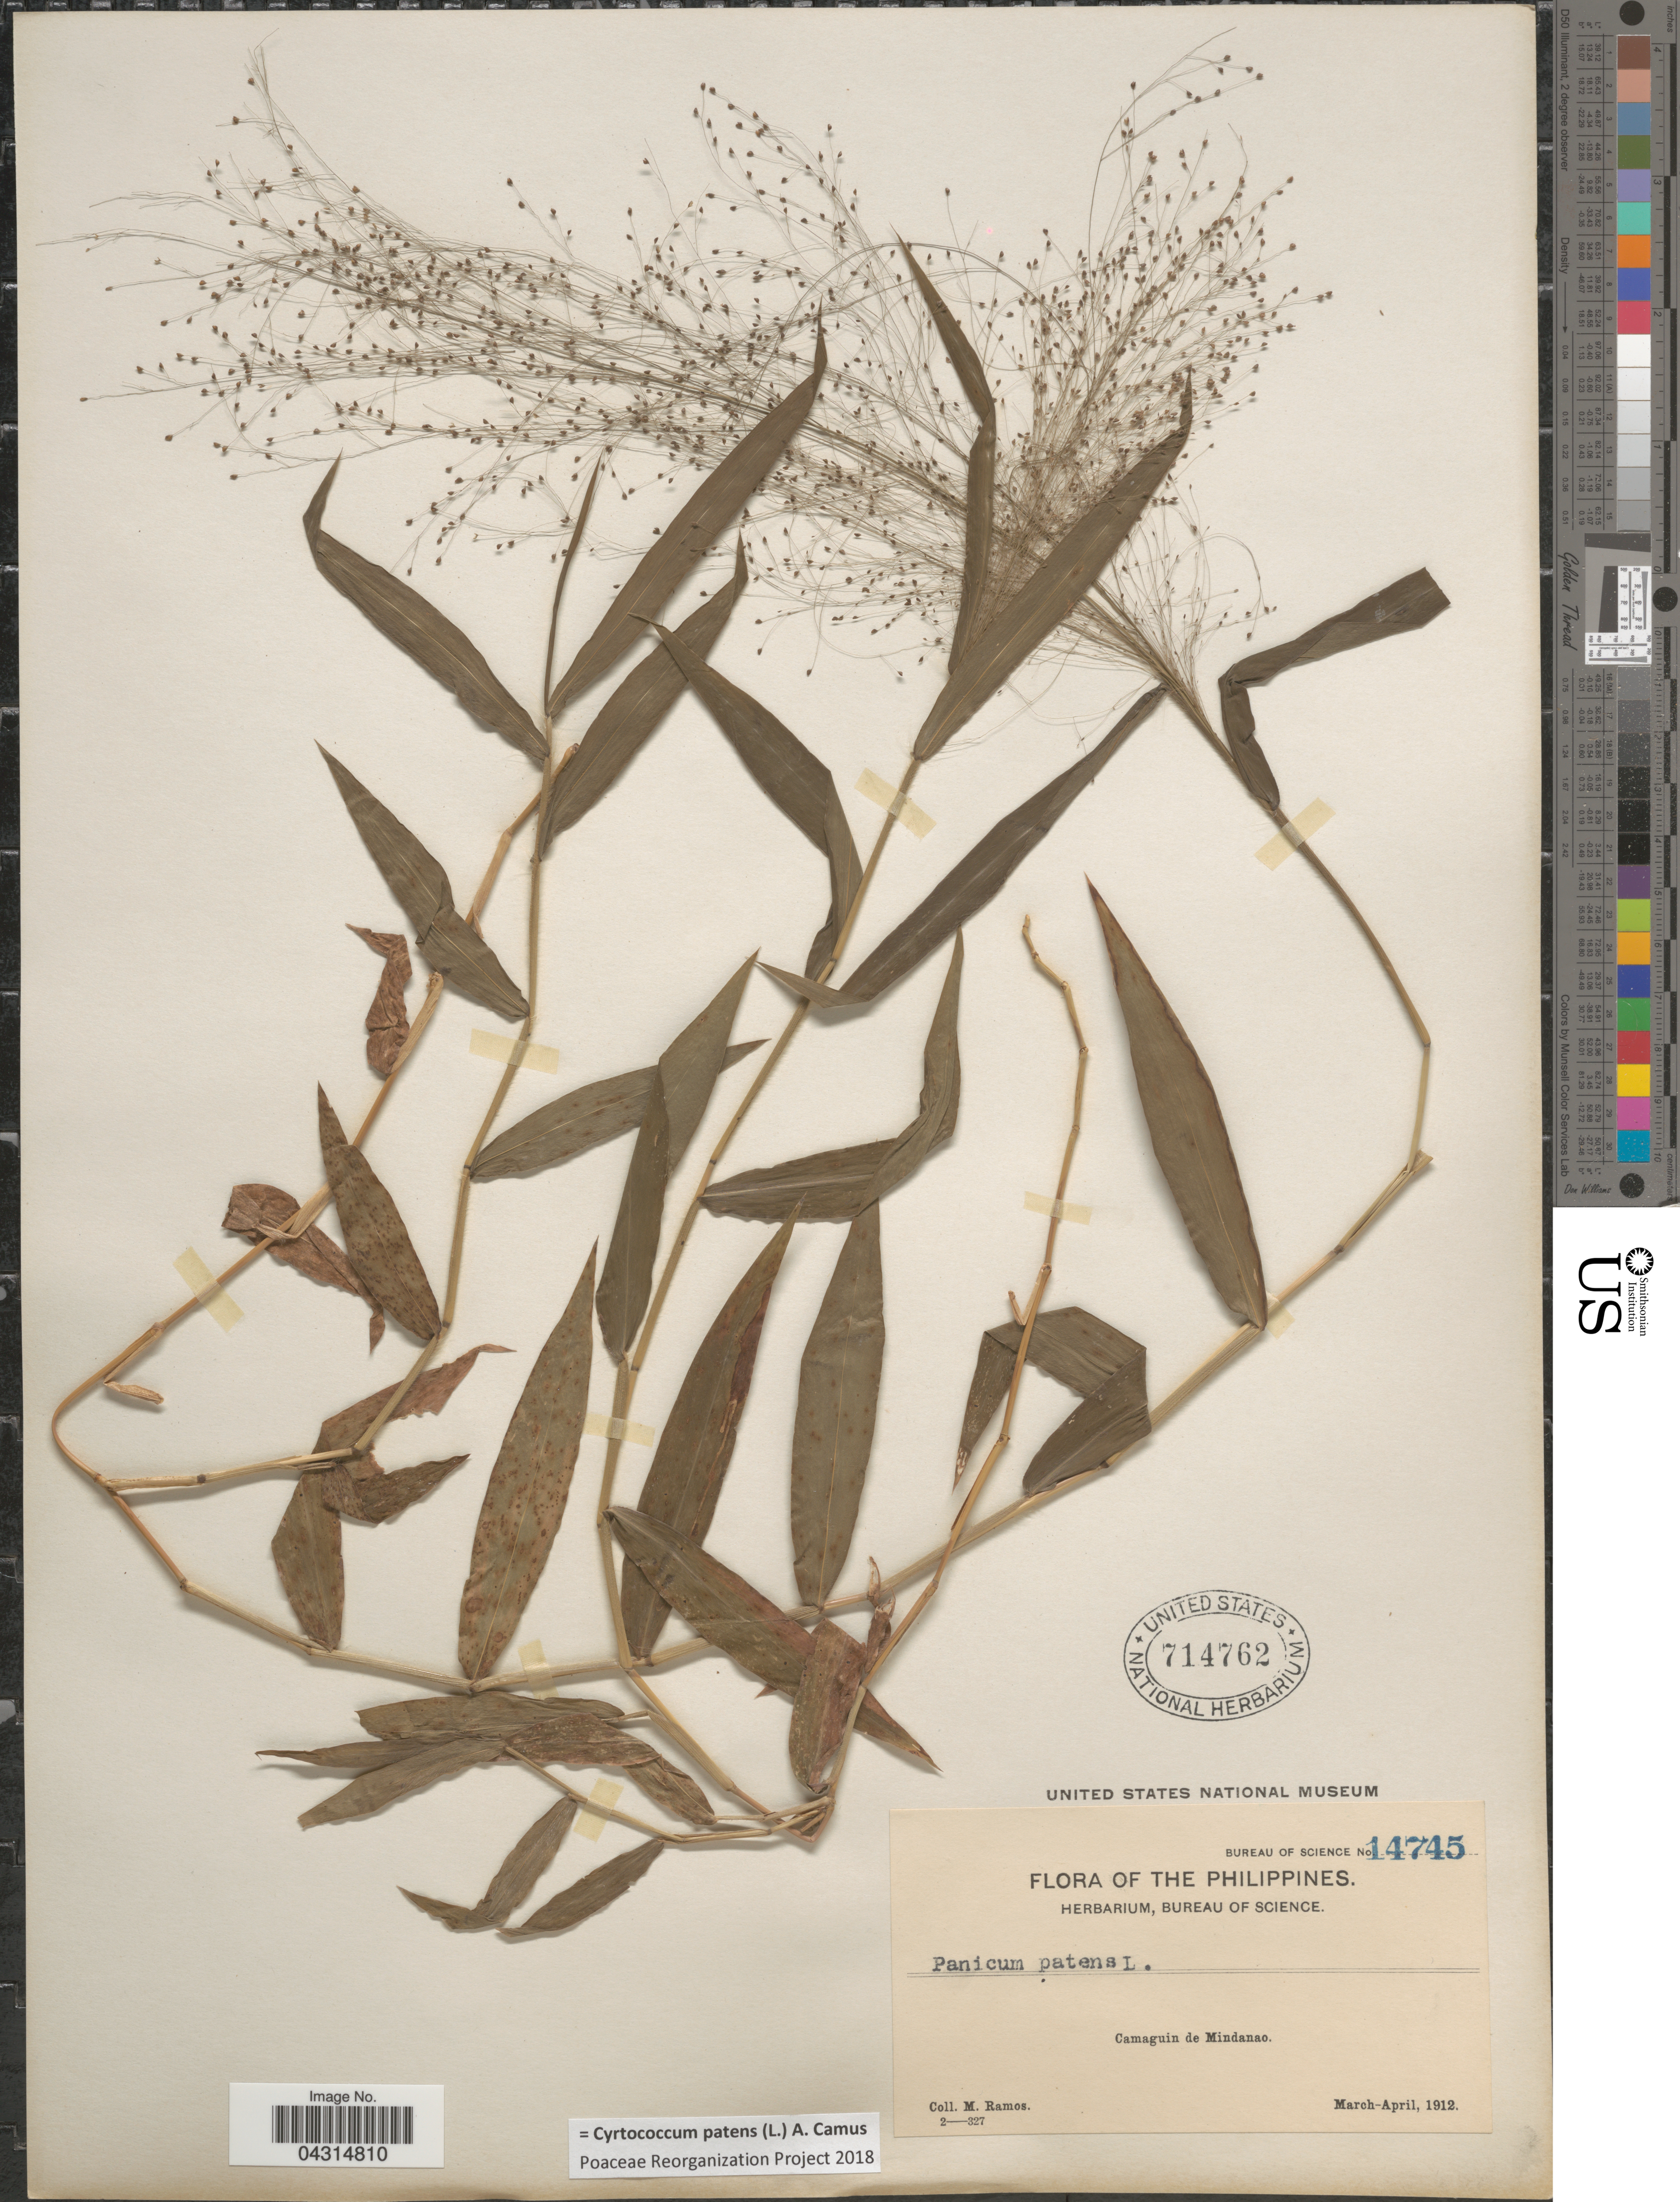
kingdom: Plantae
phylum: Tracheophyta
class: Liliopsida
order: Poales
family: Poaceae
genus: Cyrtococcum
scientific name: Cyrtococcum patens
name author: (L.) A. Camus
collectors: M. Ramos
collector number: Bureau of Science 14745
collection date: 1912-03/1912-04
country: Philippines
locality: Camaguin de Mindanao.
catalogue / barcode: US 714762